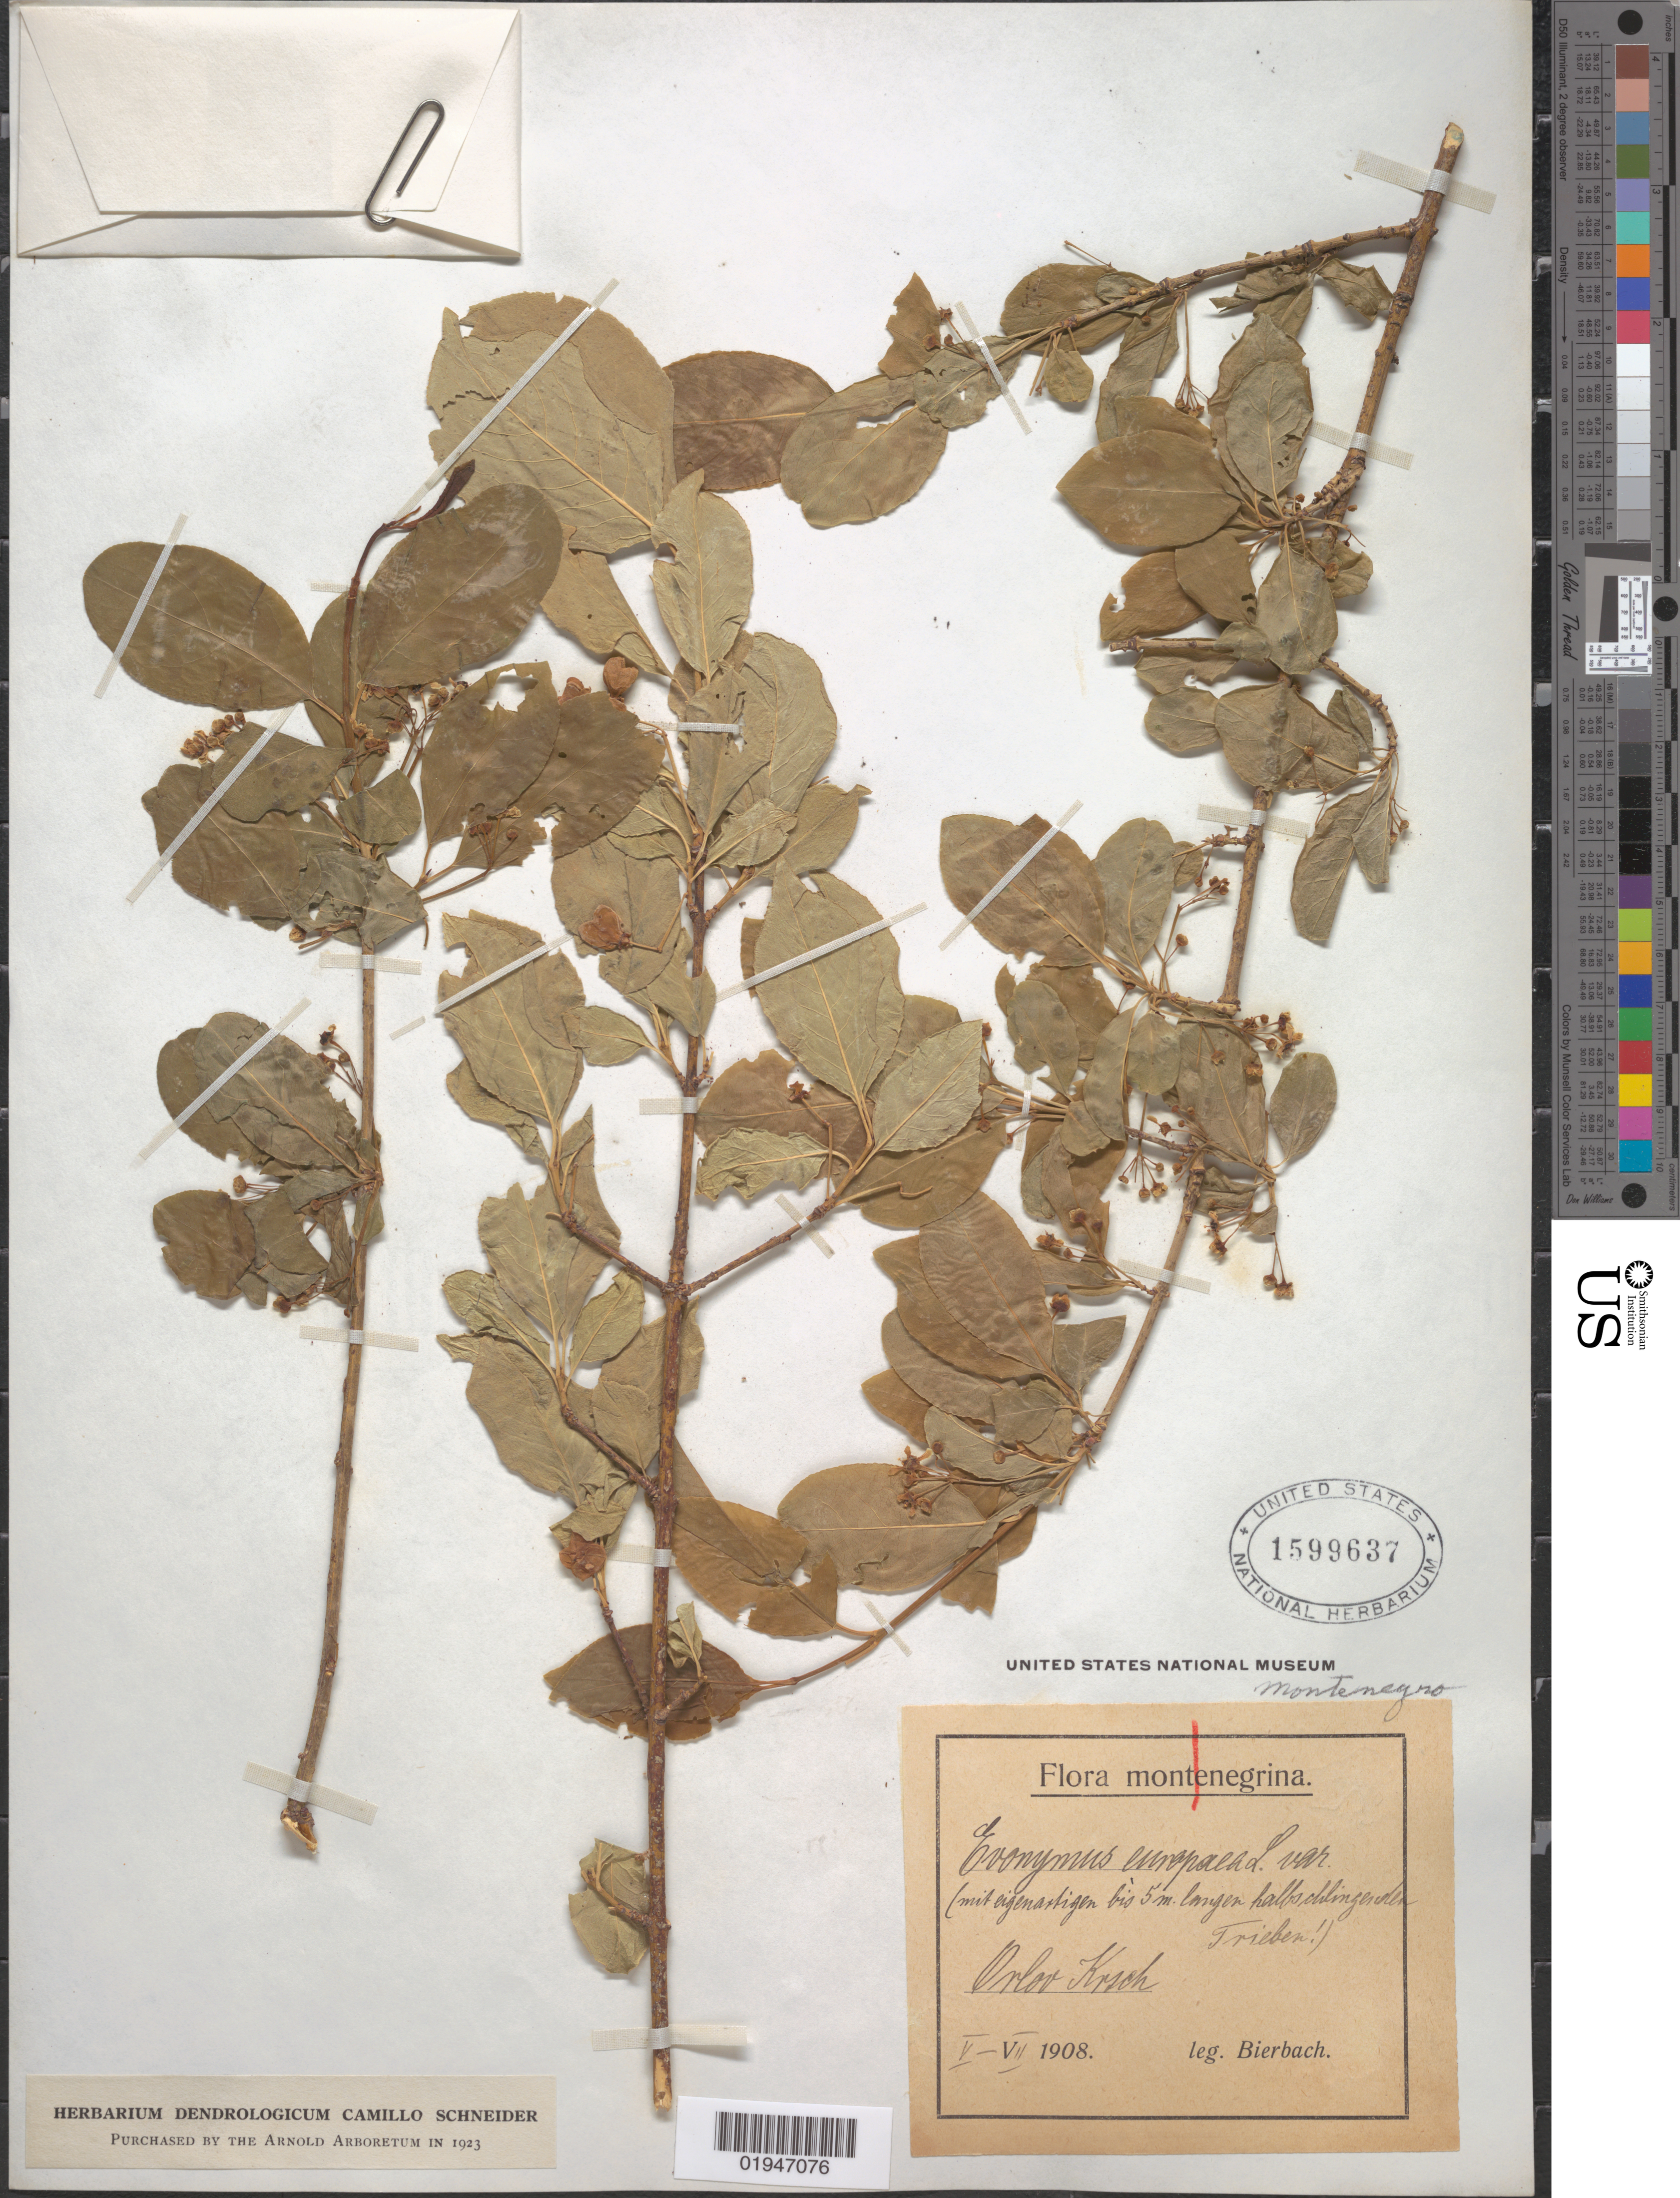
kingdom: Plantae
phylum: Tracheophyta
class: Magnoliopsida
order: Celastrales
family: Celastraceae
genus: Euonymus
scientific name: Euonymus europaeus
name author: L.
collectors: O. Bierbach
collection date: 1908-05/1908-07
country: Montenegro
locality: Orlov Krs (Mt. Orlov Krs near Cetinje)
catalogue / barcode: US 1599637